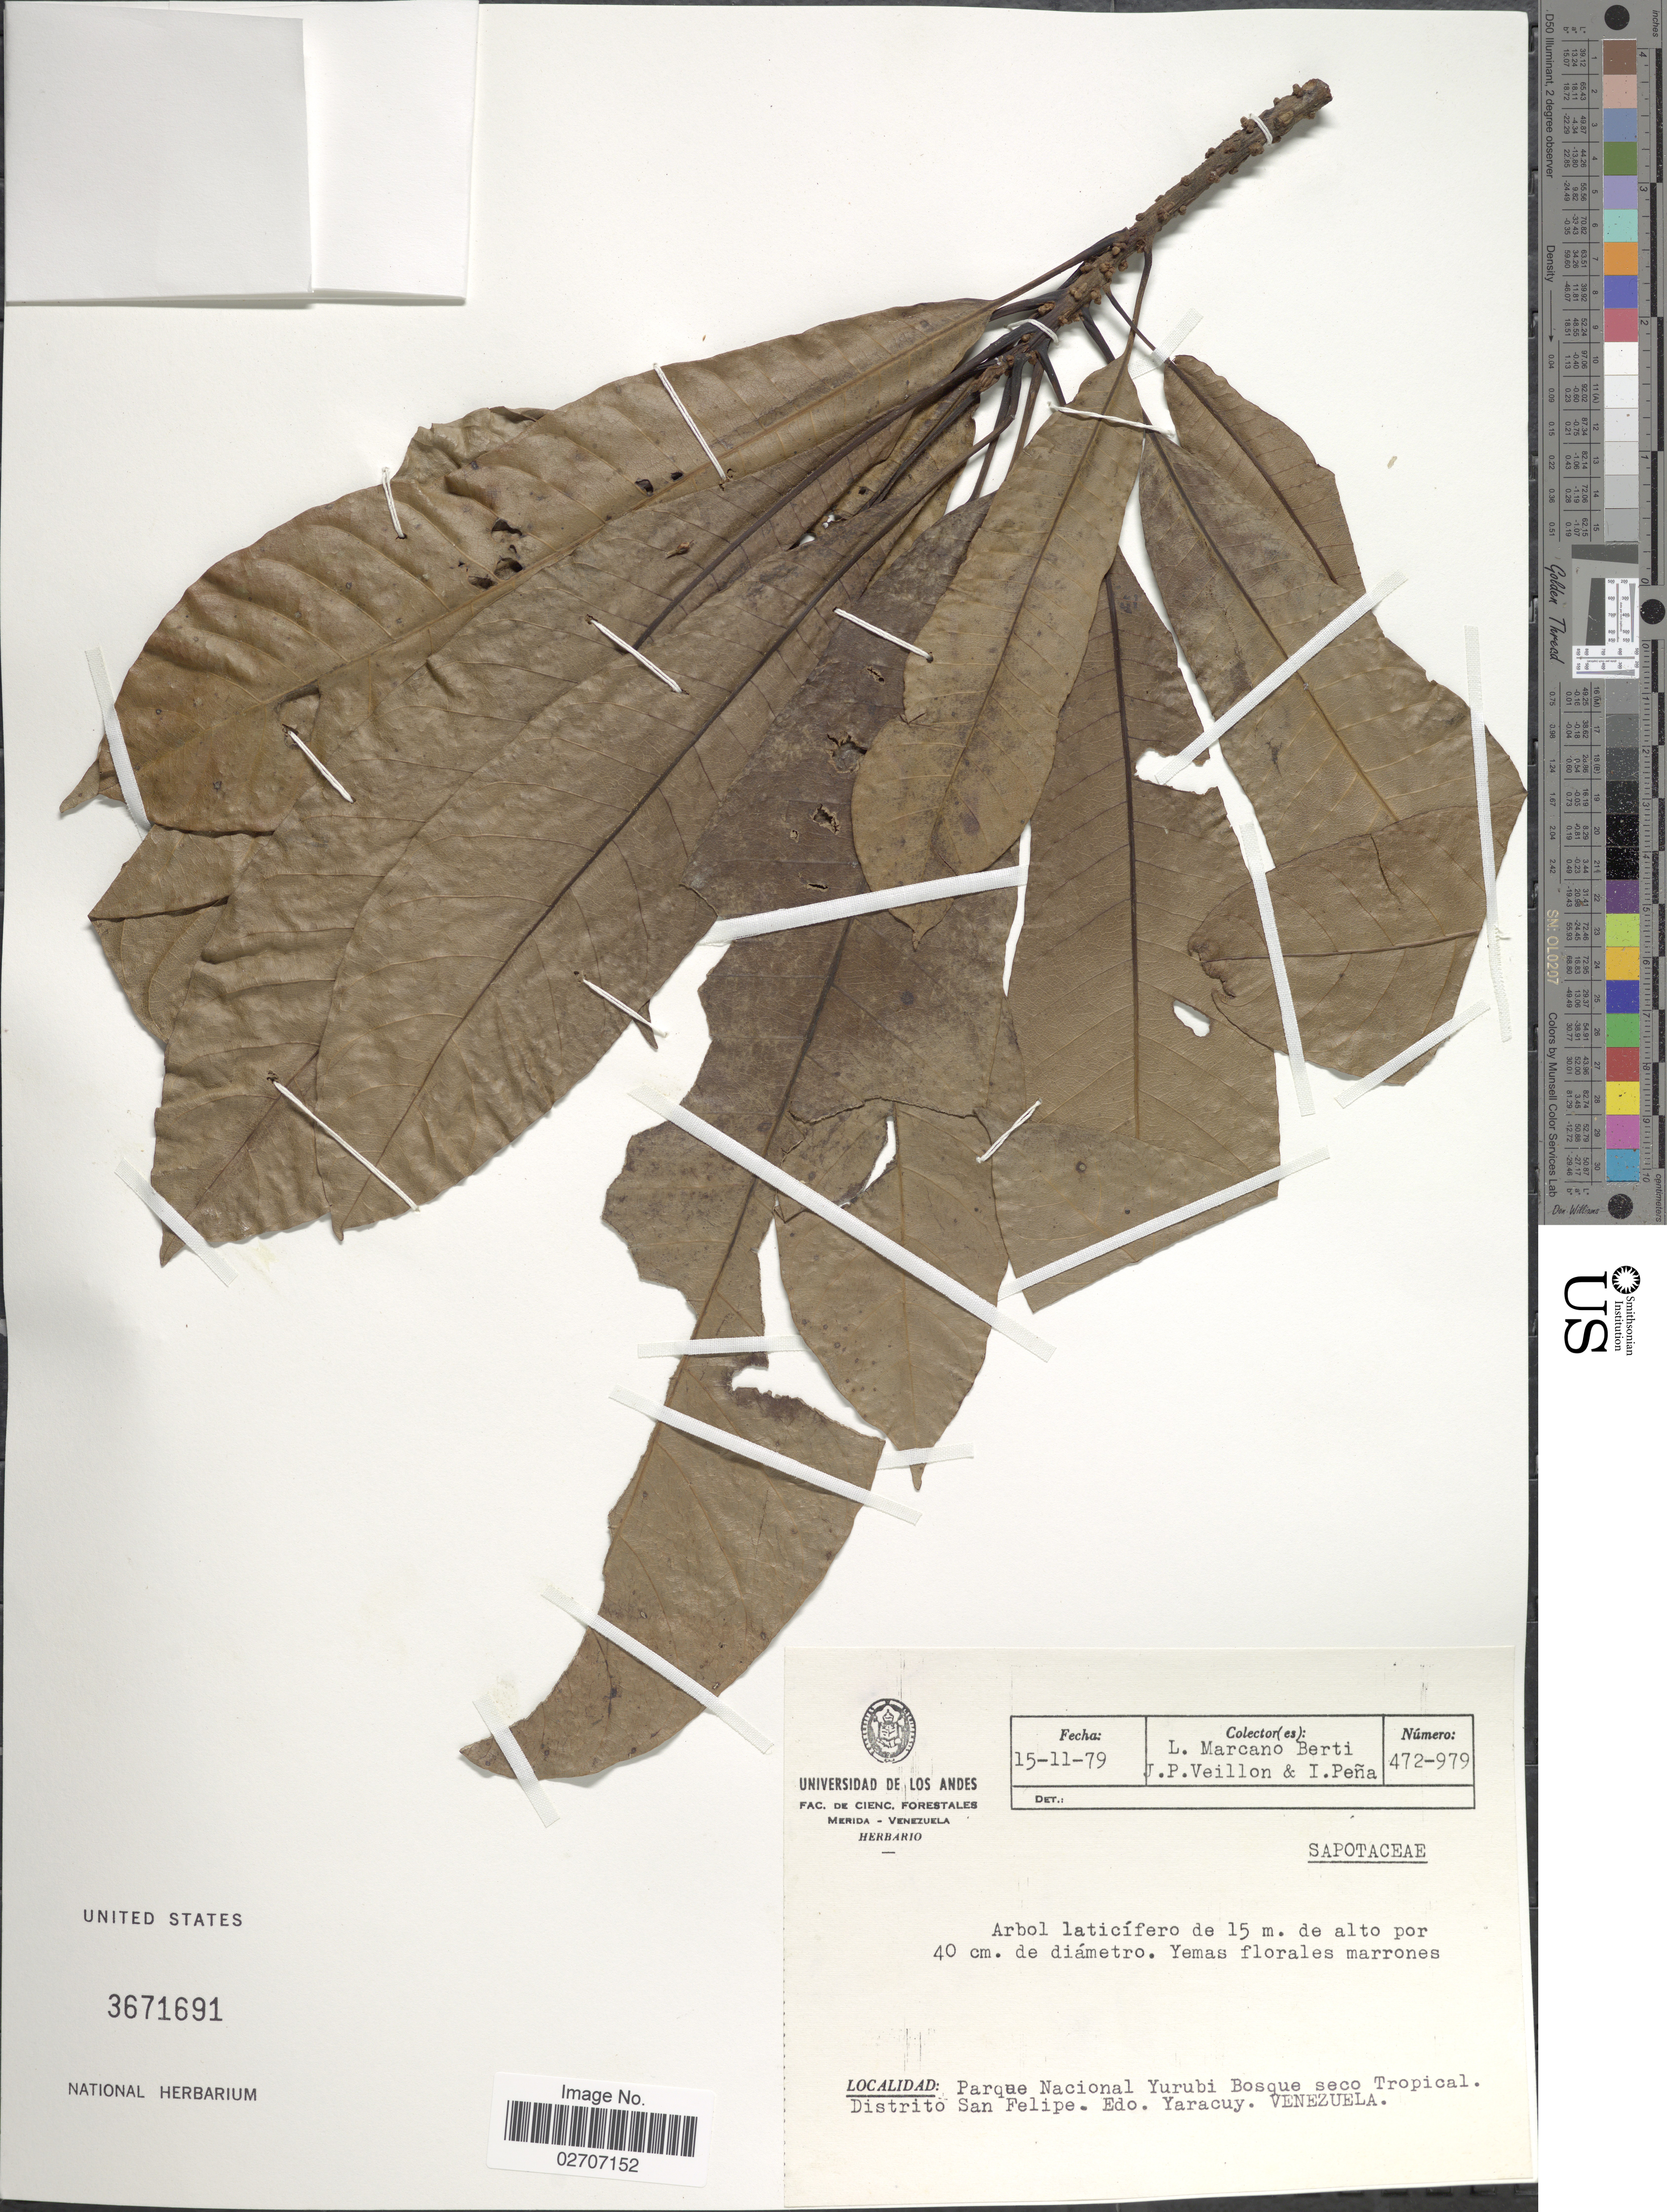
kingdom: Plantae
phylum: Tracheophyta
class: Magnoliopsida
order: Ericales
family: Sapotaceae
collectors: L. Marcano-Berti, J. Veillon & I. Pena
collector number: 472-979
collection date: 1979-11-15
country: Venezuela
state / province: Yaracuy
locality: Parque Nacional Yurubi Bosque seco Tropical. Distrito San Felipe. Edo. Yaracuy.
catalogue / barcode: US 3671691